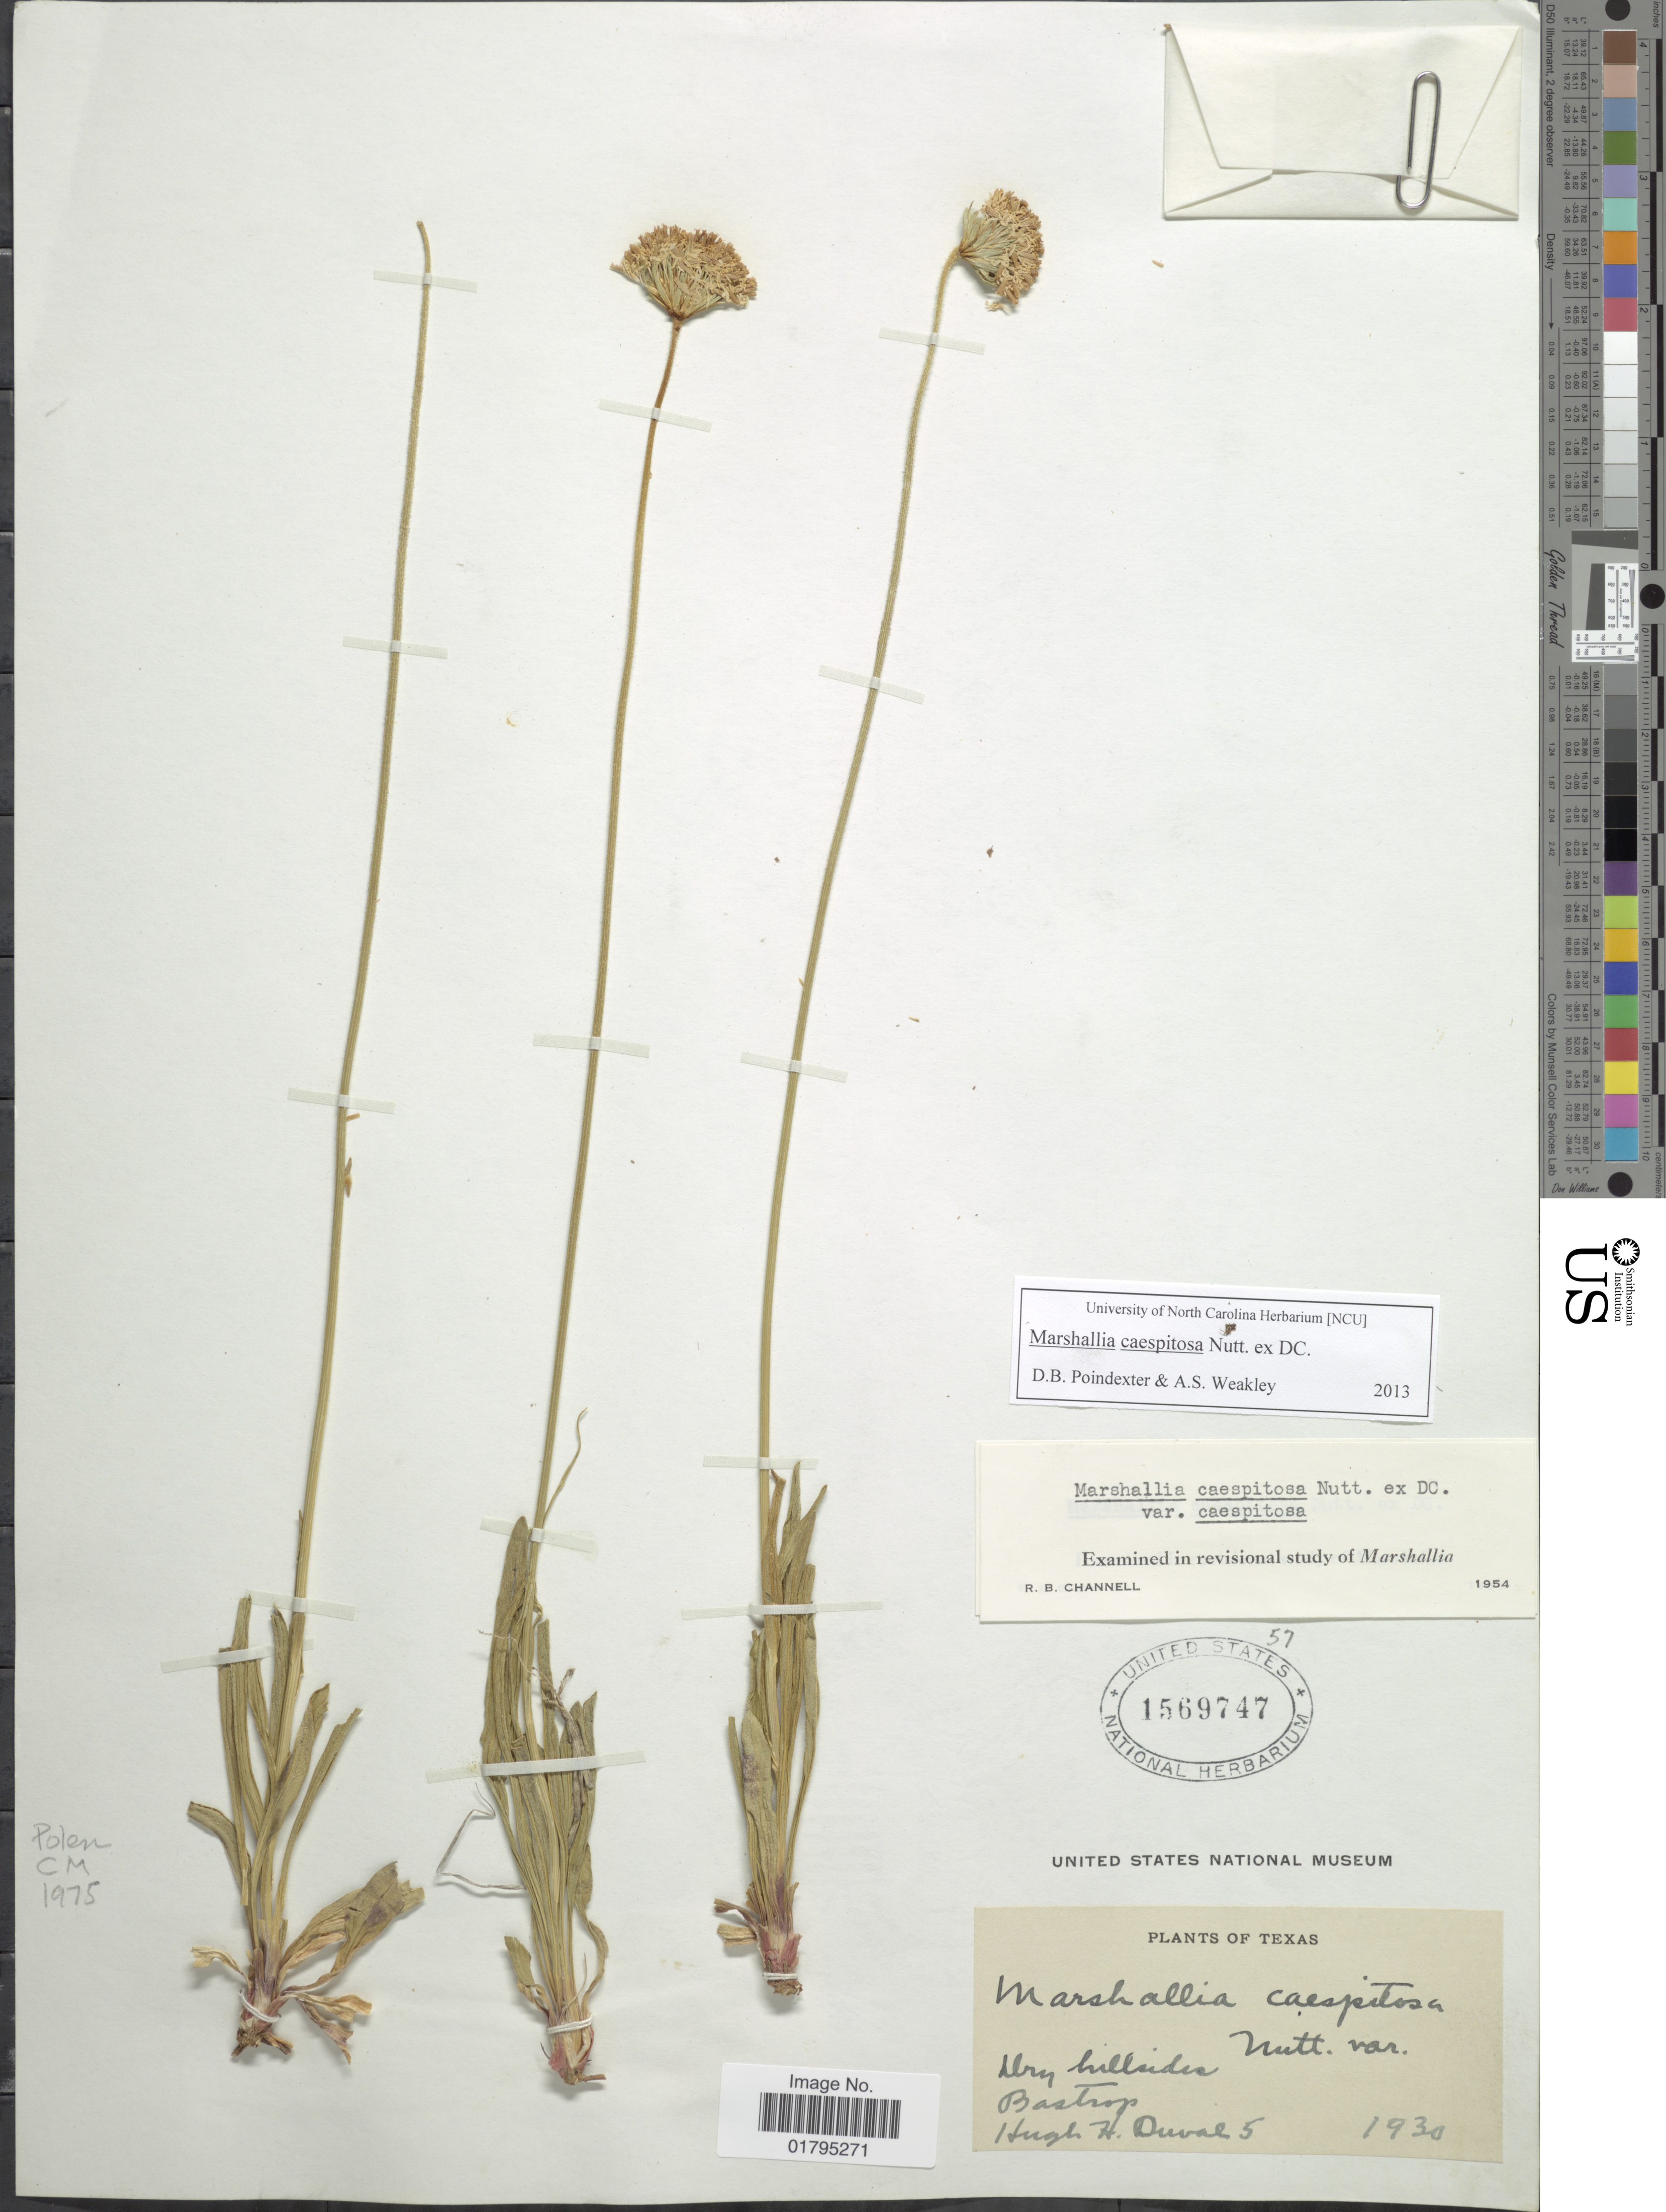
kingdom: Plantae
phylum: Tracheophyta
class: Magnoliopsida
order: Asterales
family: Asteraceae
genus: Marshallia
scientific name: Marshallia caespitosa var. caespitosa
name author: Nutt. ex DC.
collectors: H. Duval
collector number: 5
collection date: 1930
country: United States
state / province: Texas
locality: Dry hillsides, Bastrop.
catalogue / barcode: US 1569747